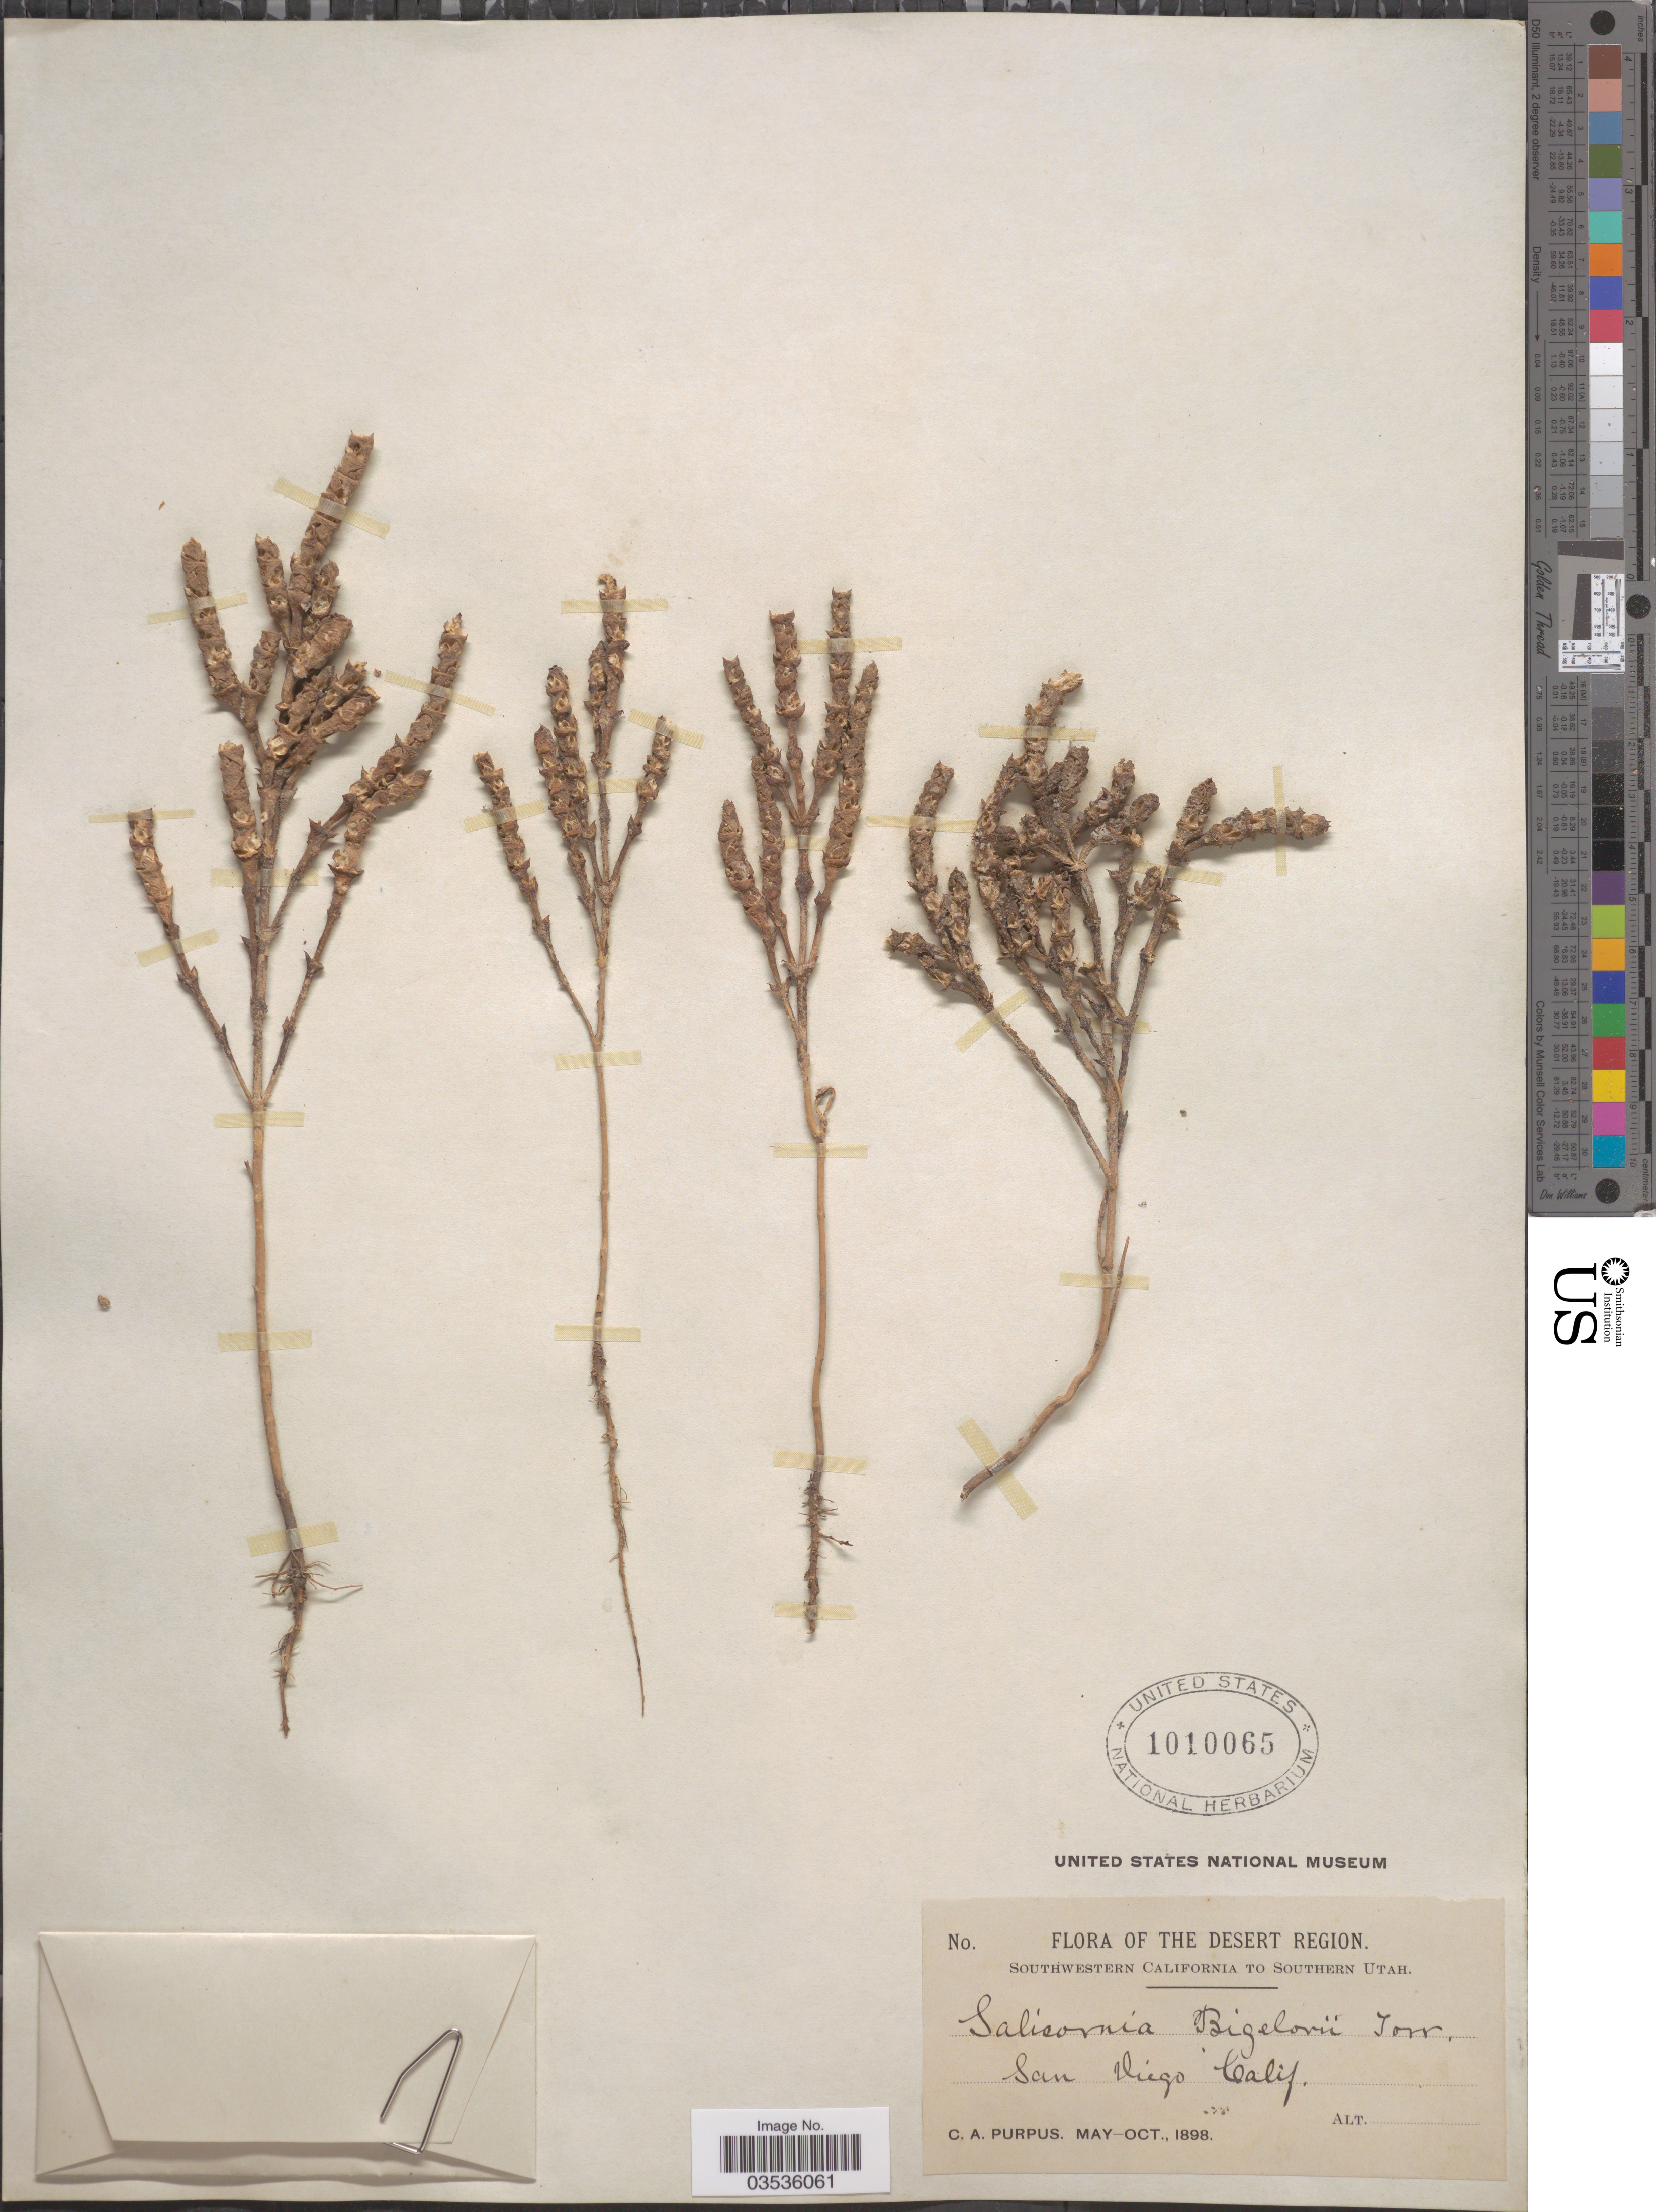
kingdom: Plantae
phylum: Tracheophyta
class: Magnoliopsida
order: Caryophyllales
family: Amaranthaceae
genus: Salicornia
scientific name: Salicornia bigelovii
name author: Torr.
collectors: C. A. Purpus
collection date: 1898-05/1898-10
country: United States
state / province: California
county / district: San Diego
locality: The Desert Region. Southwestern California. San Diego.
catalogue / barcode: US 1010065